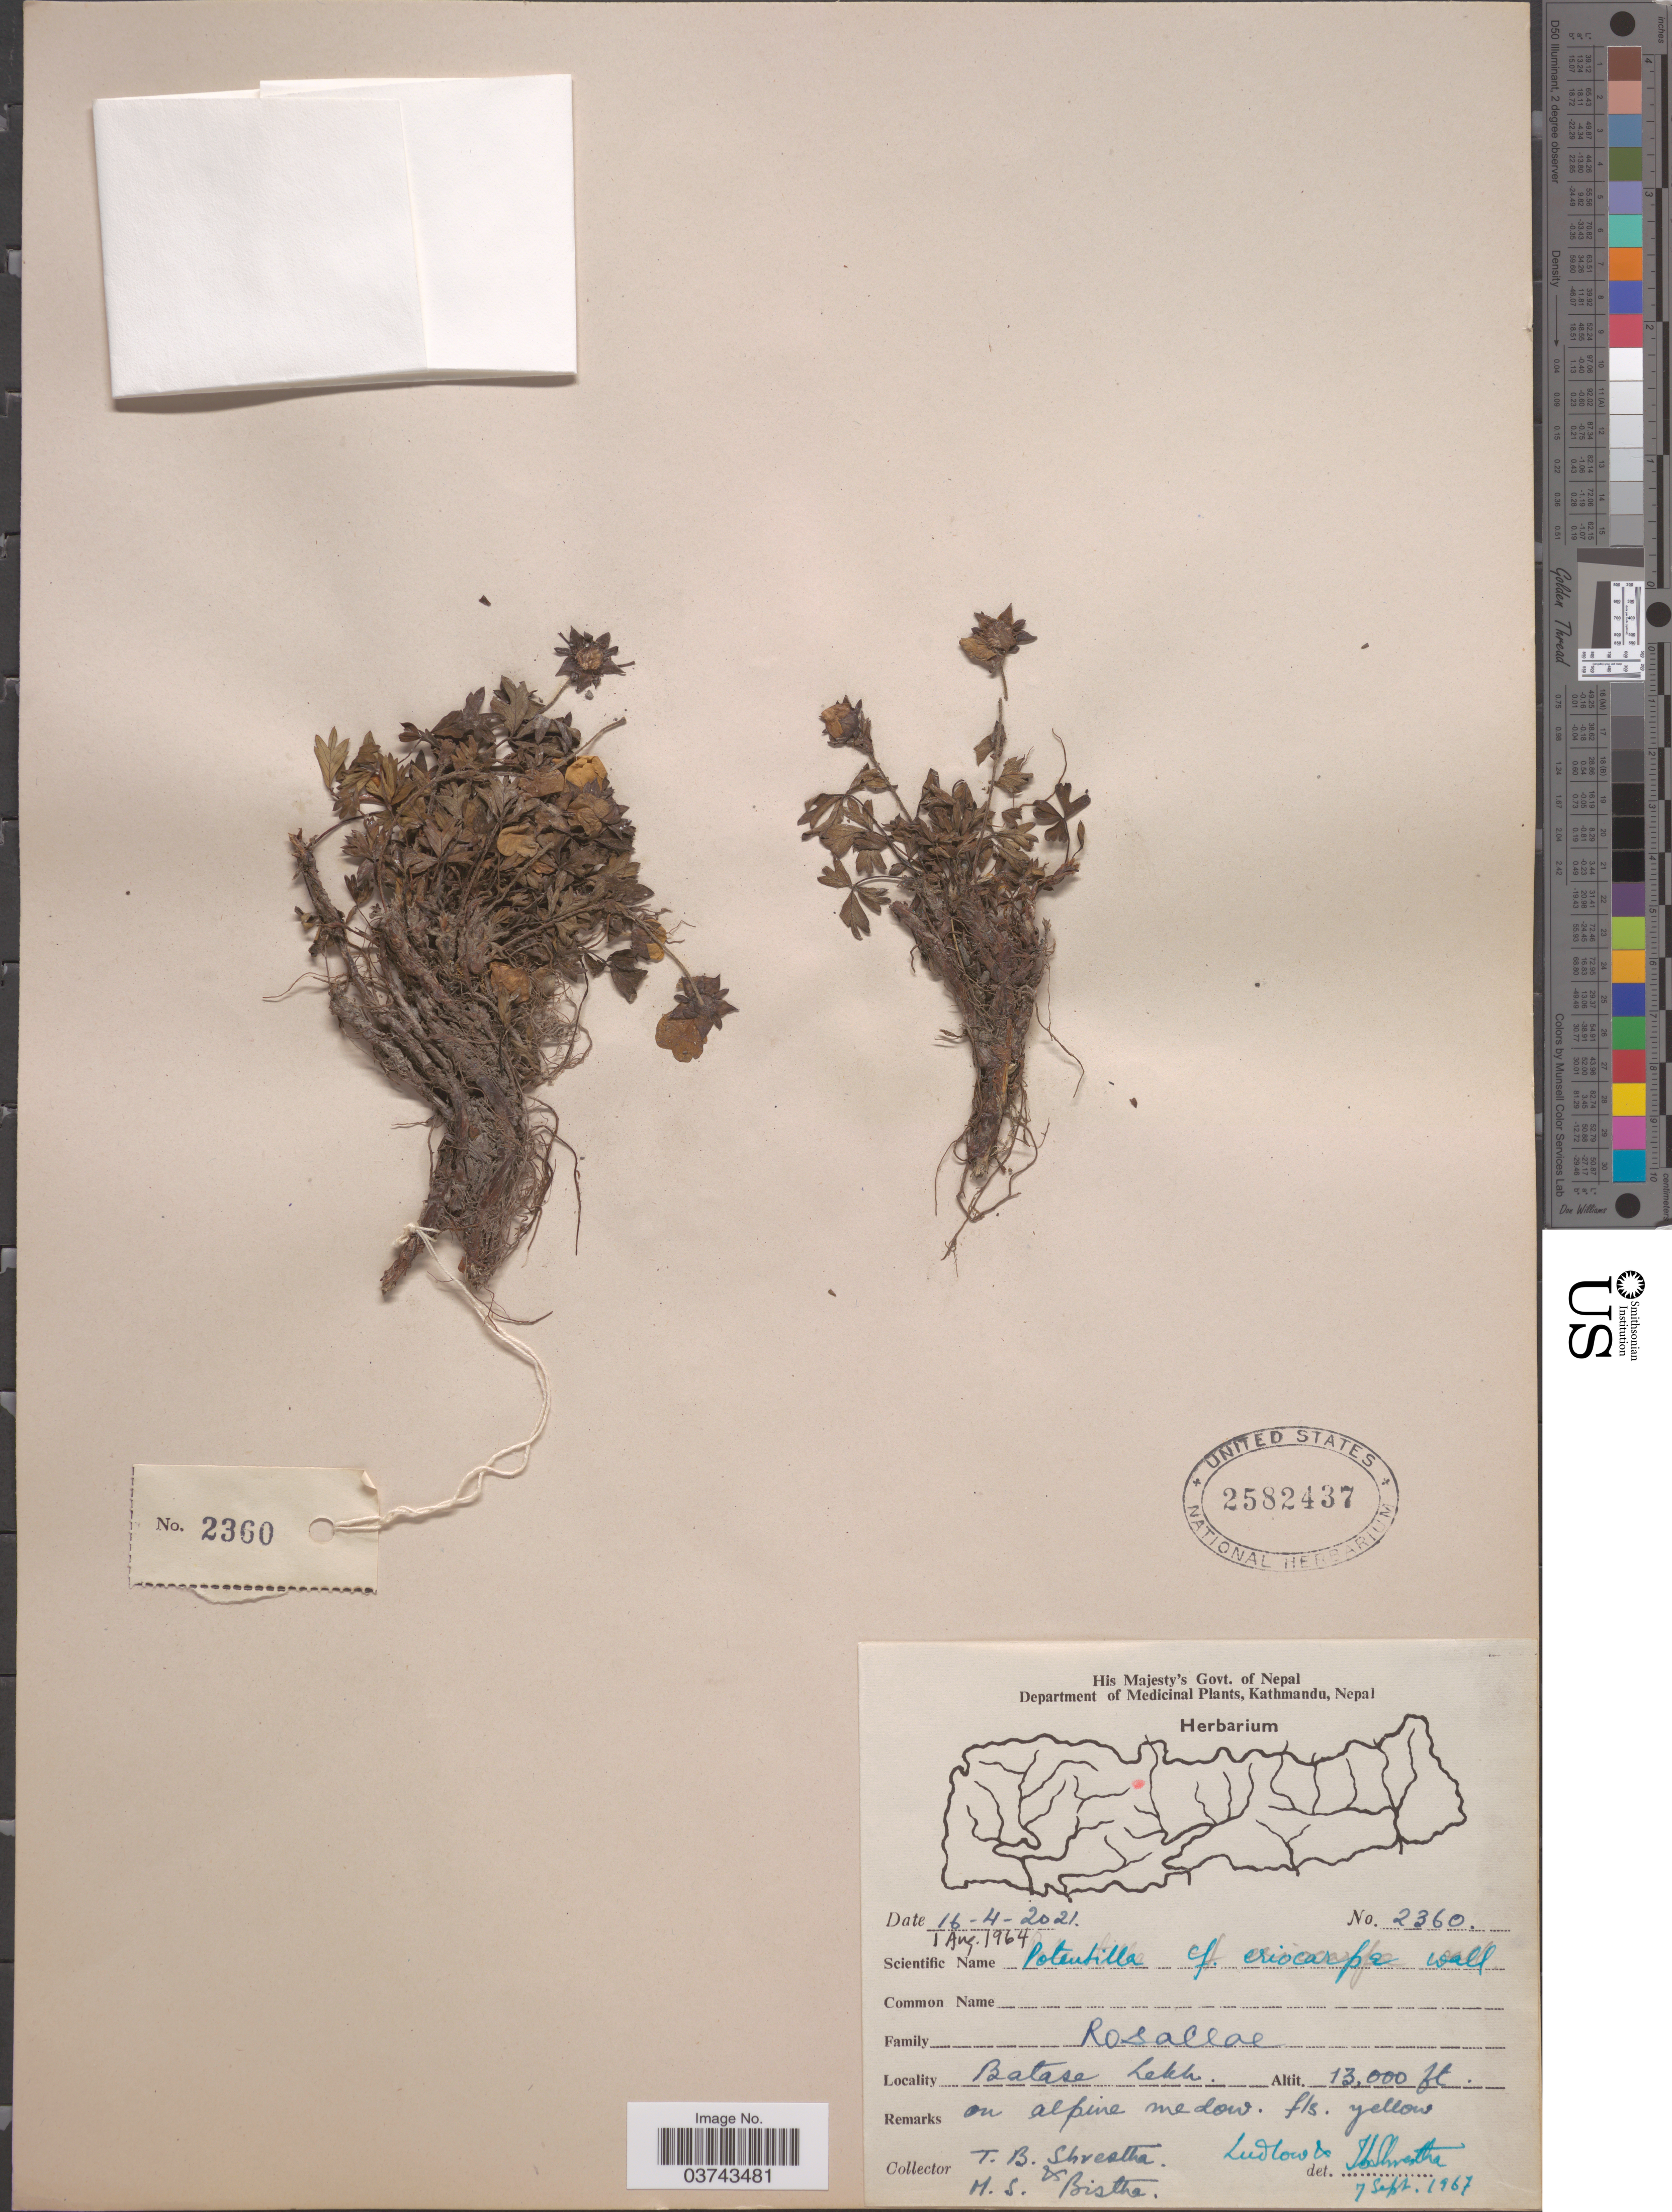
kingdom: Plantae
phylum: Tracheophyta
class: Magnoliopsida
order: Rosales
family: Rosaceae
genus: Potentilla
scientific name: Potentilla eriocarpa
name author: Wall. ex Lehm.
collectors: T. B. Shrestha & M. Bistha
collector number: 2360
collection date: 1964-08-01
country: Nepal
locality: Batase Lekh.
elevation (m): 3962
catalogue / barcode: US 2582437